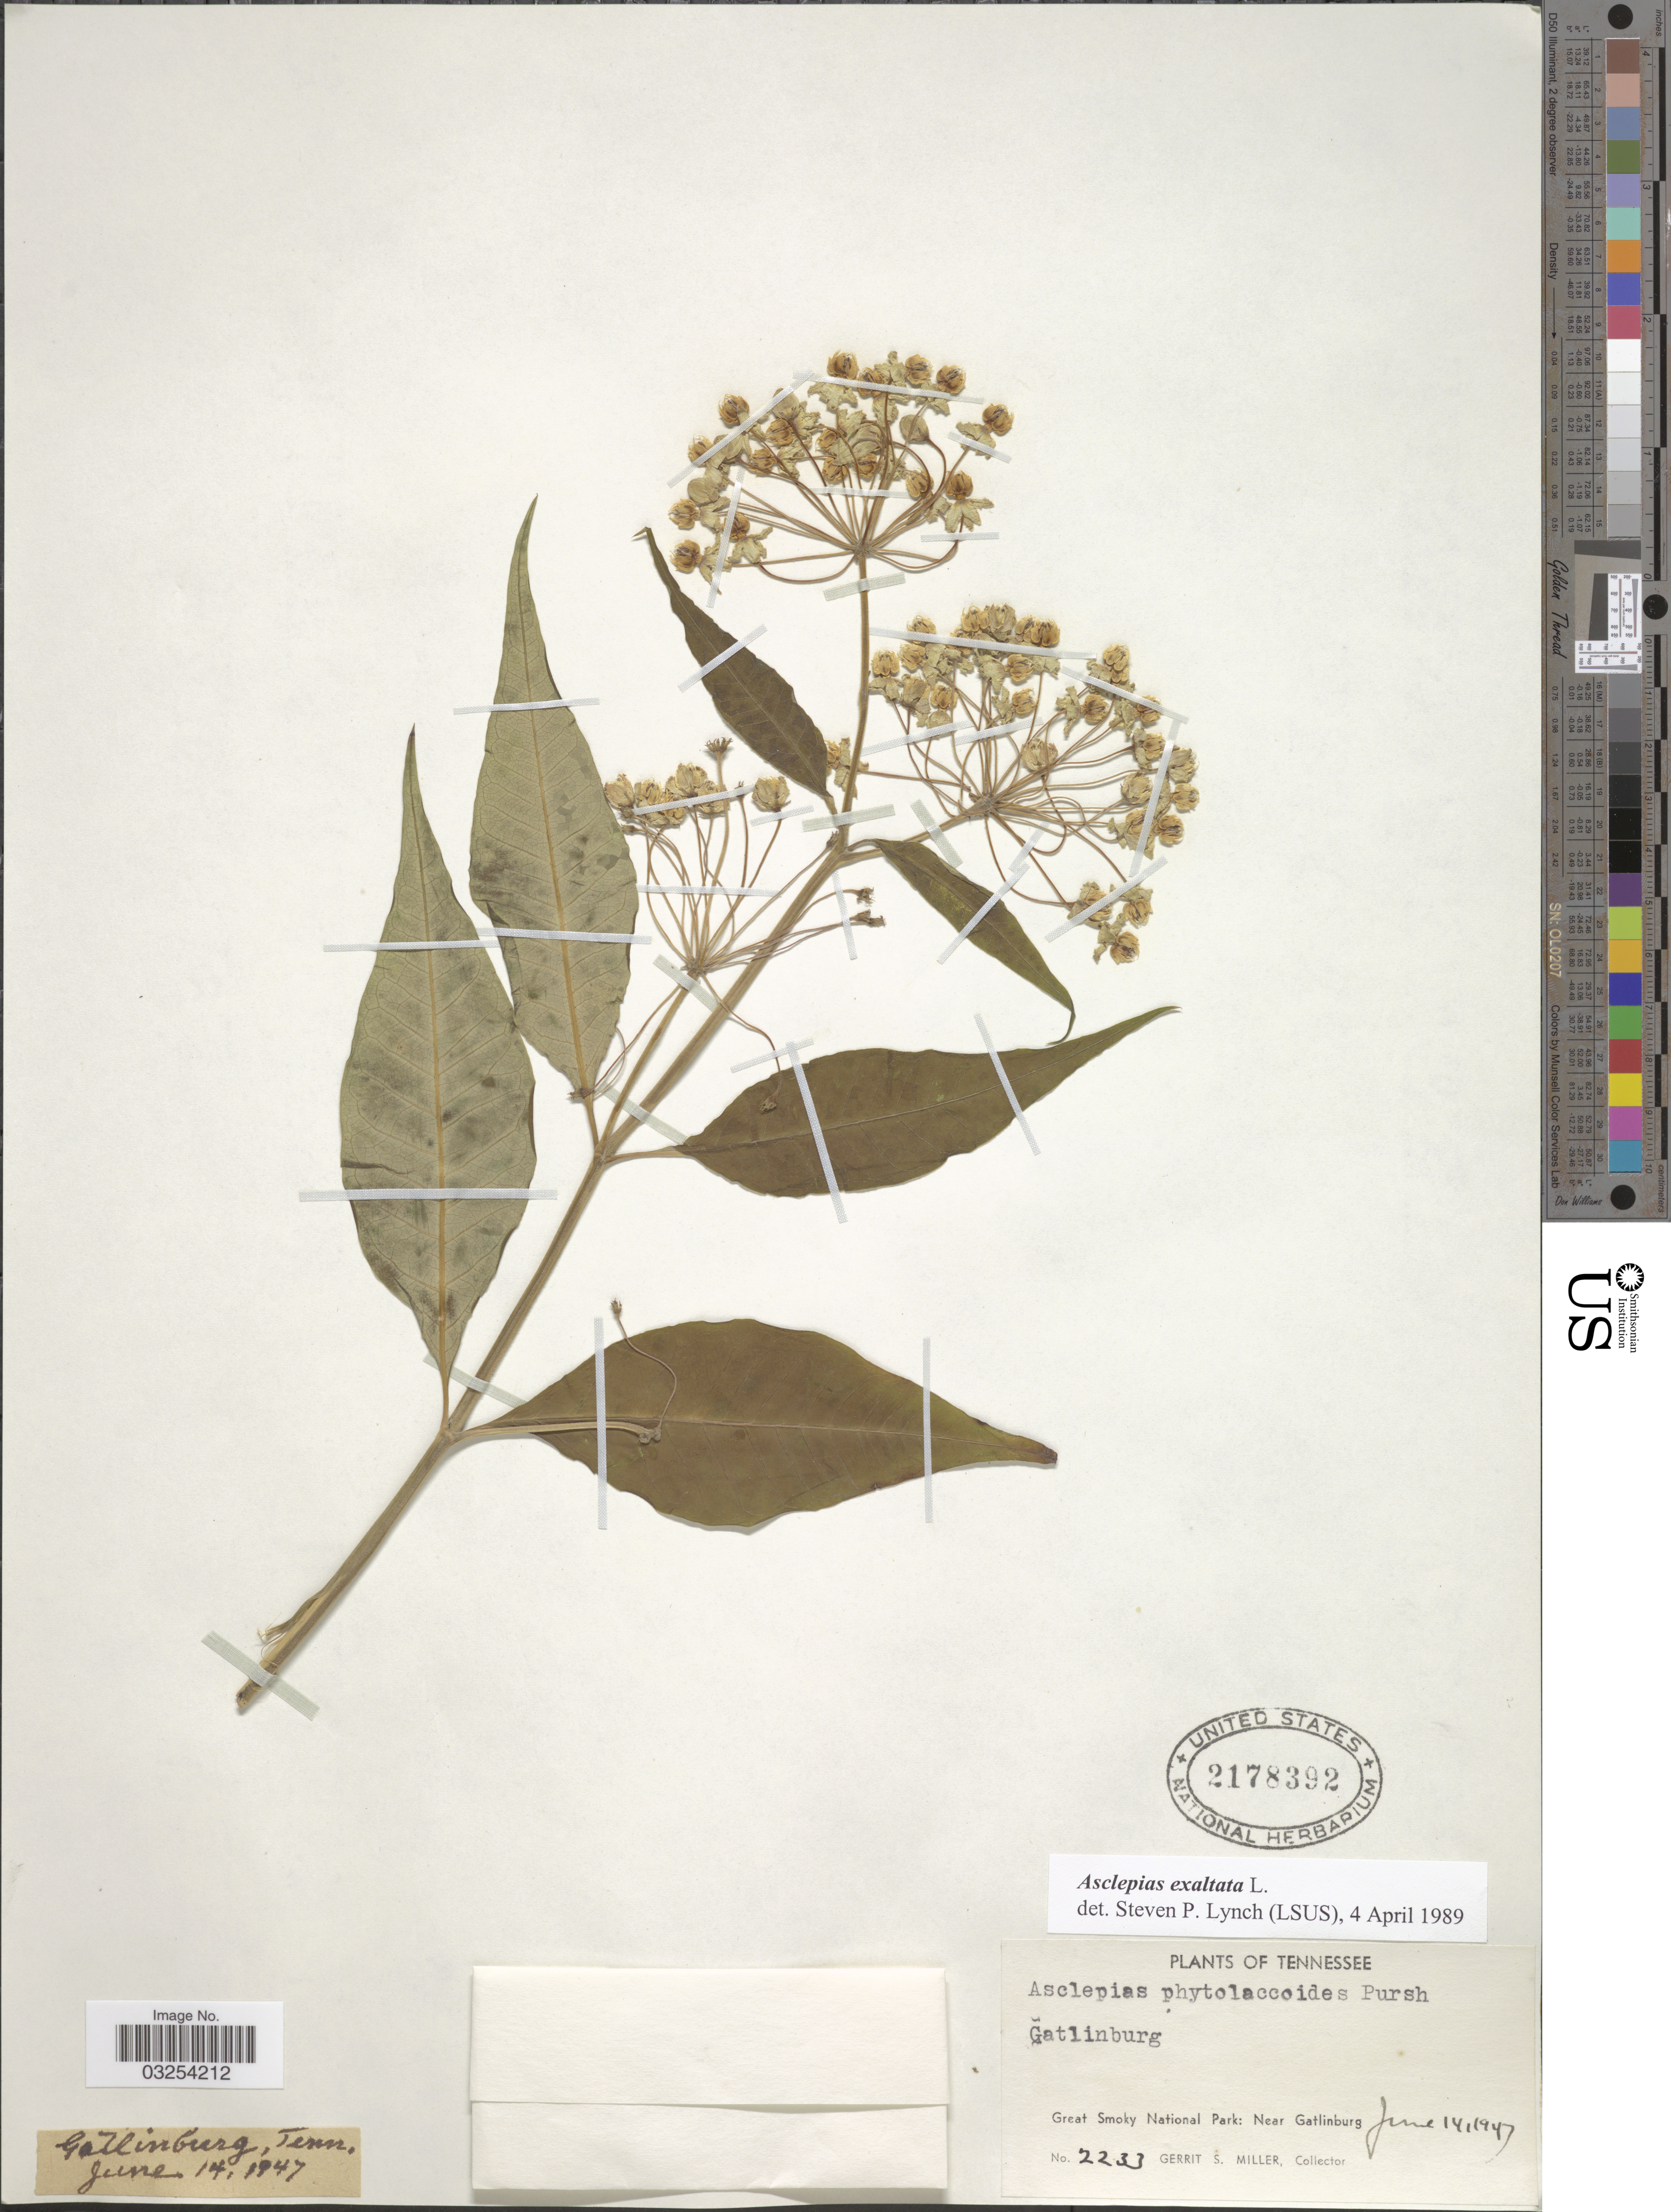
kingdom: Plantae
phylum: Tracheophyta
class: Magnoliopsida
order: Gentianales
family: Apocynaceae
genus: Asclepias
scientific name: Asclepias exaltata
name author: Muhl.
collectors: G. S. Miller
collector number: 2233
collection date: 1947-06-14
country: United States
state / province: Tennessee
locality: Great Smoky National Park: Near Gatlinburg.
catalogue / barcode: US 2178392